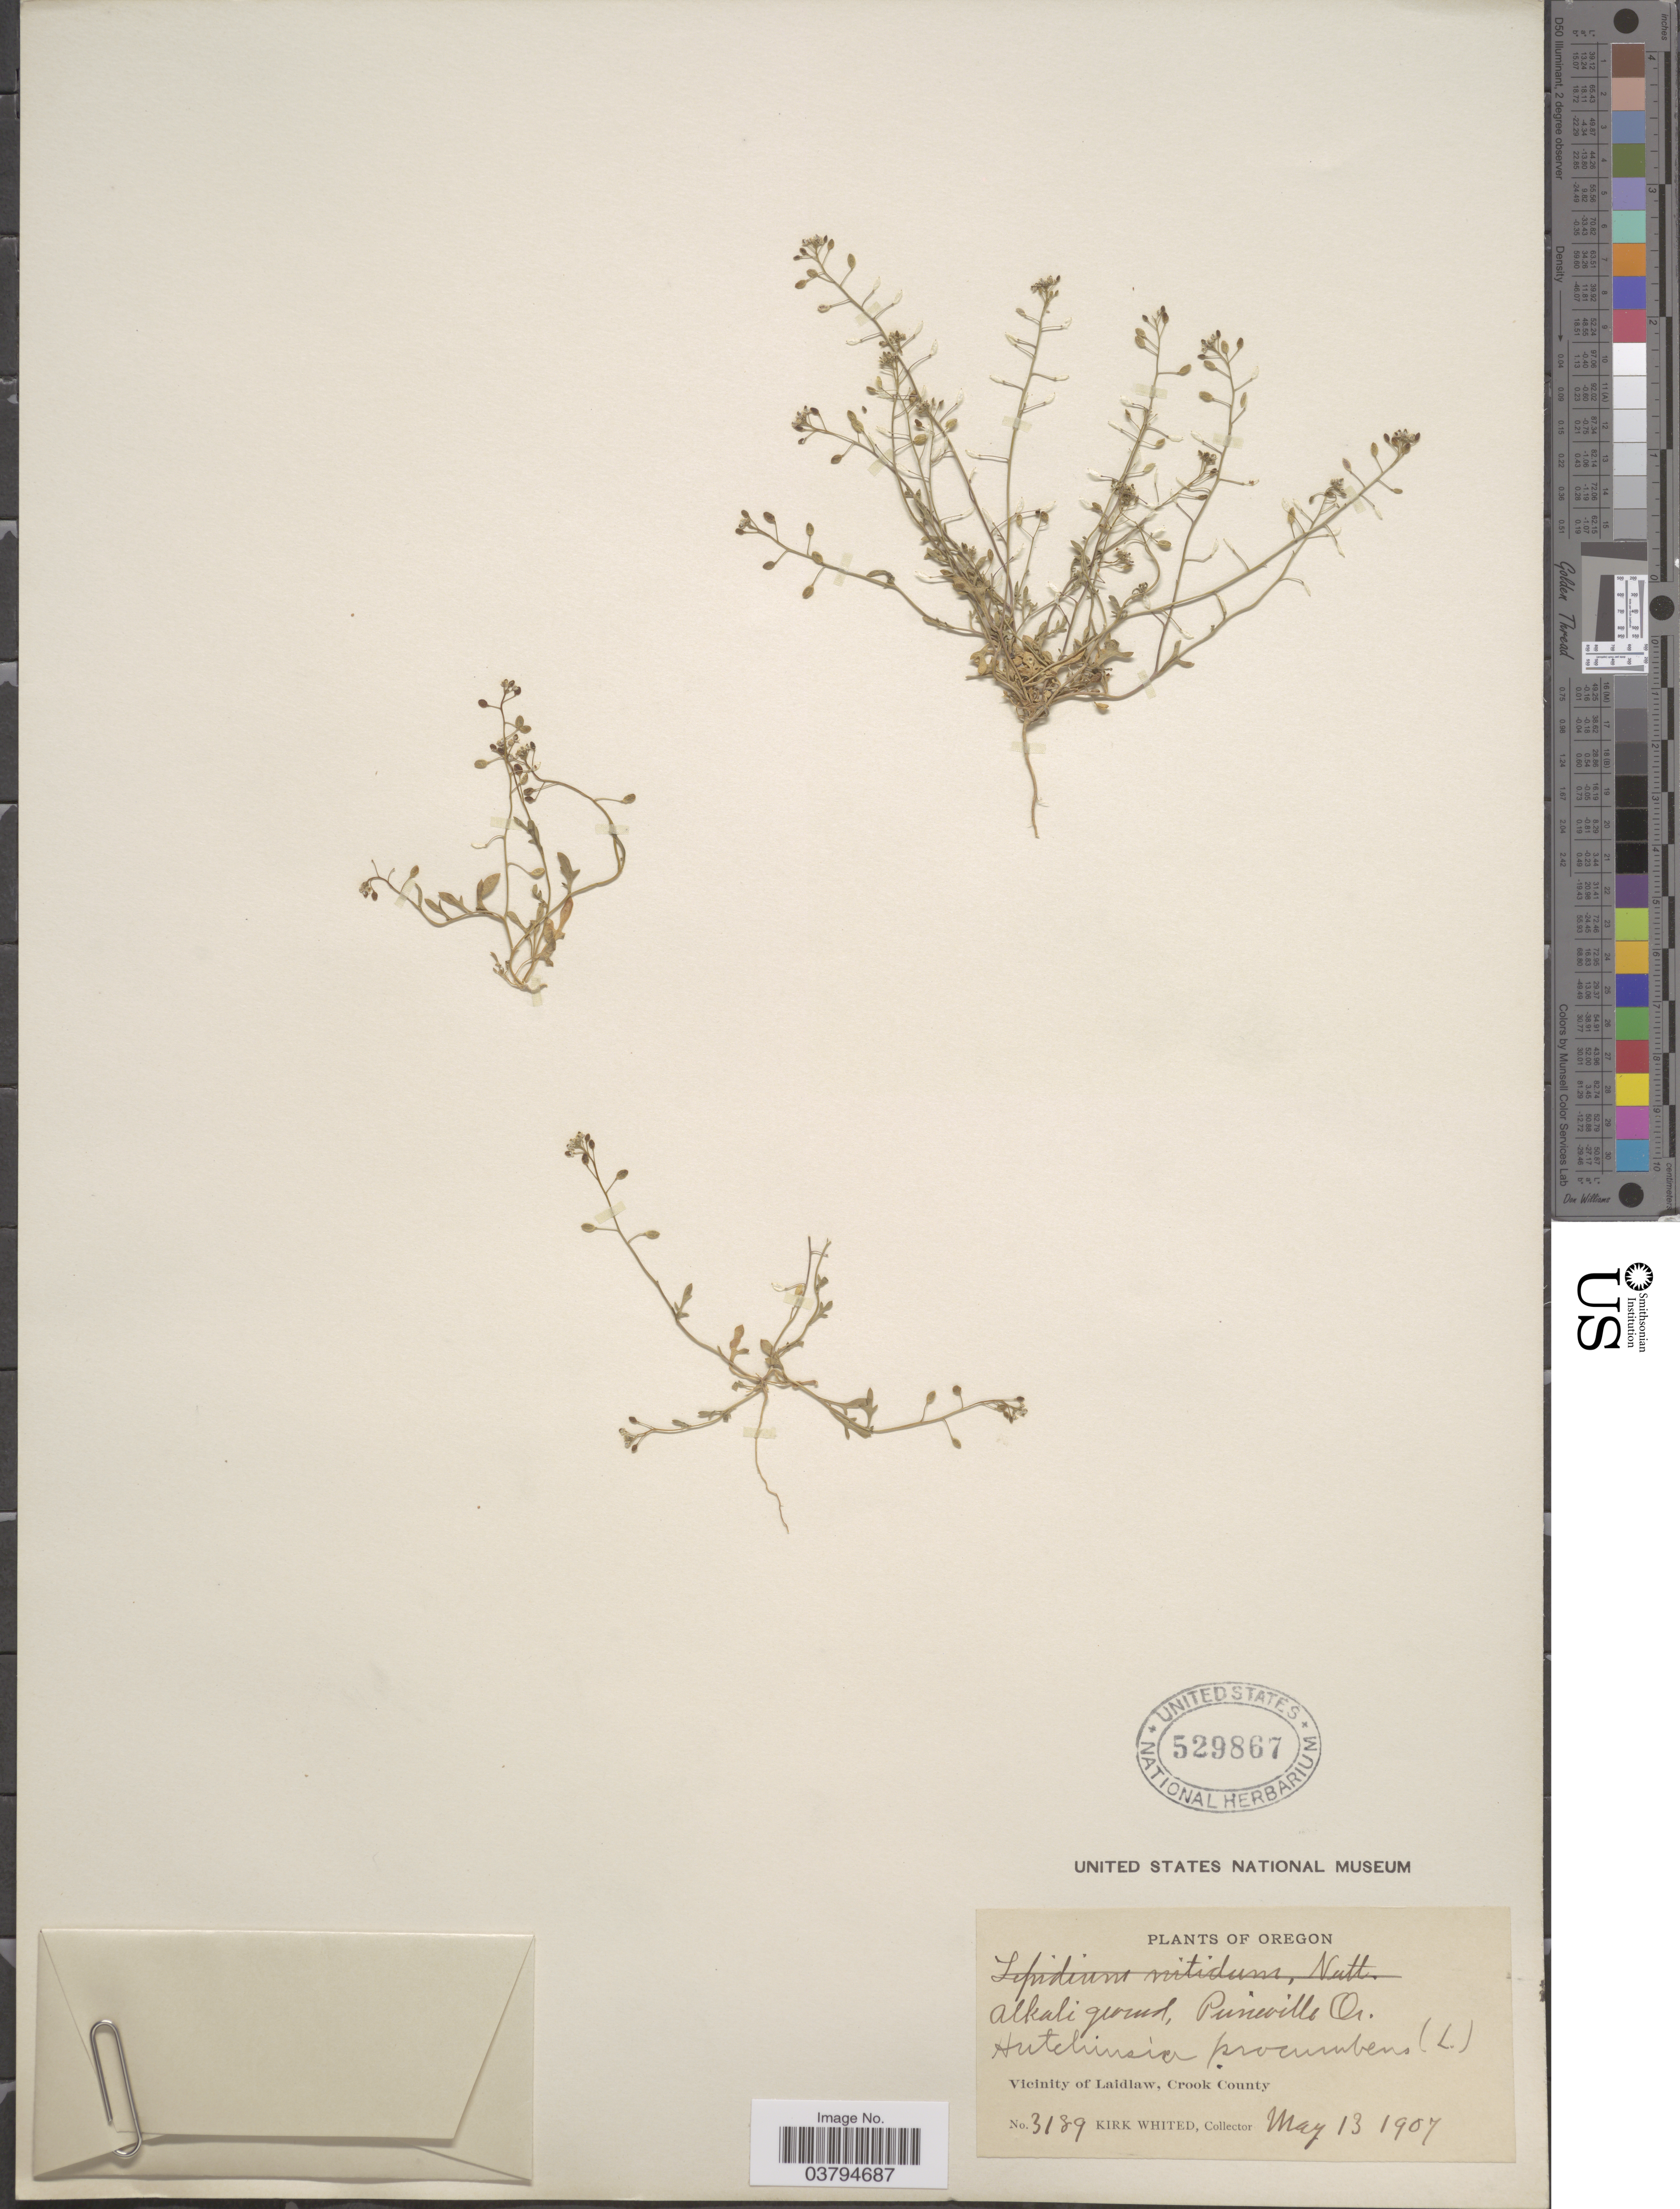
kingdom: Plantae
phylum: Tracheophyta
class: Magnoliopsida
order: Brassicales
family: Brassicaceae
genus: Hornungia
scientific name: Hornungia procumbens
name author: (L.) Hayek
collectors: K. Whited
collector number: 3189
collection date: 1907-05-13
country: United States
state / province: Oregon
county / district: Crook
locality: Alkali ground, Prineville. Vicinity of Laidlaw, Crook County.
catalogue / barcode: US 529867